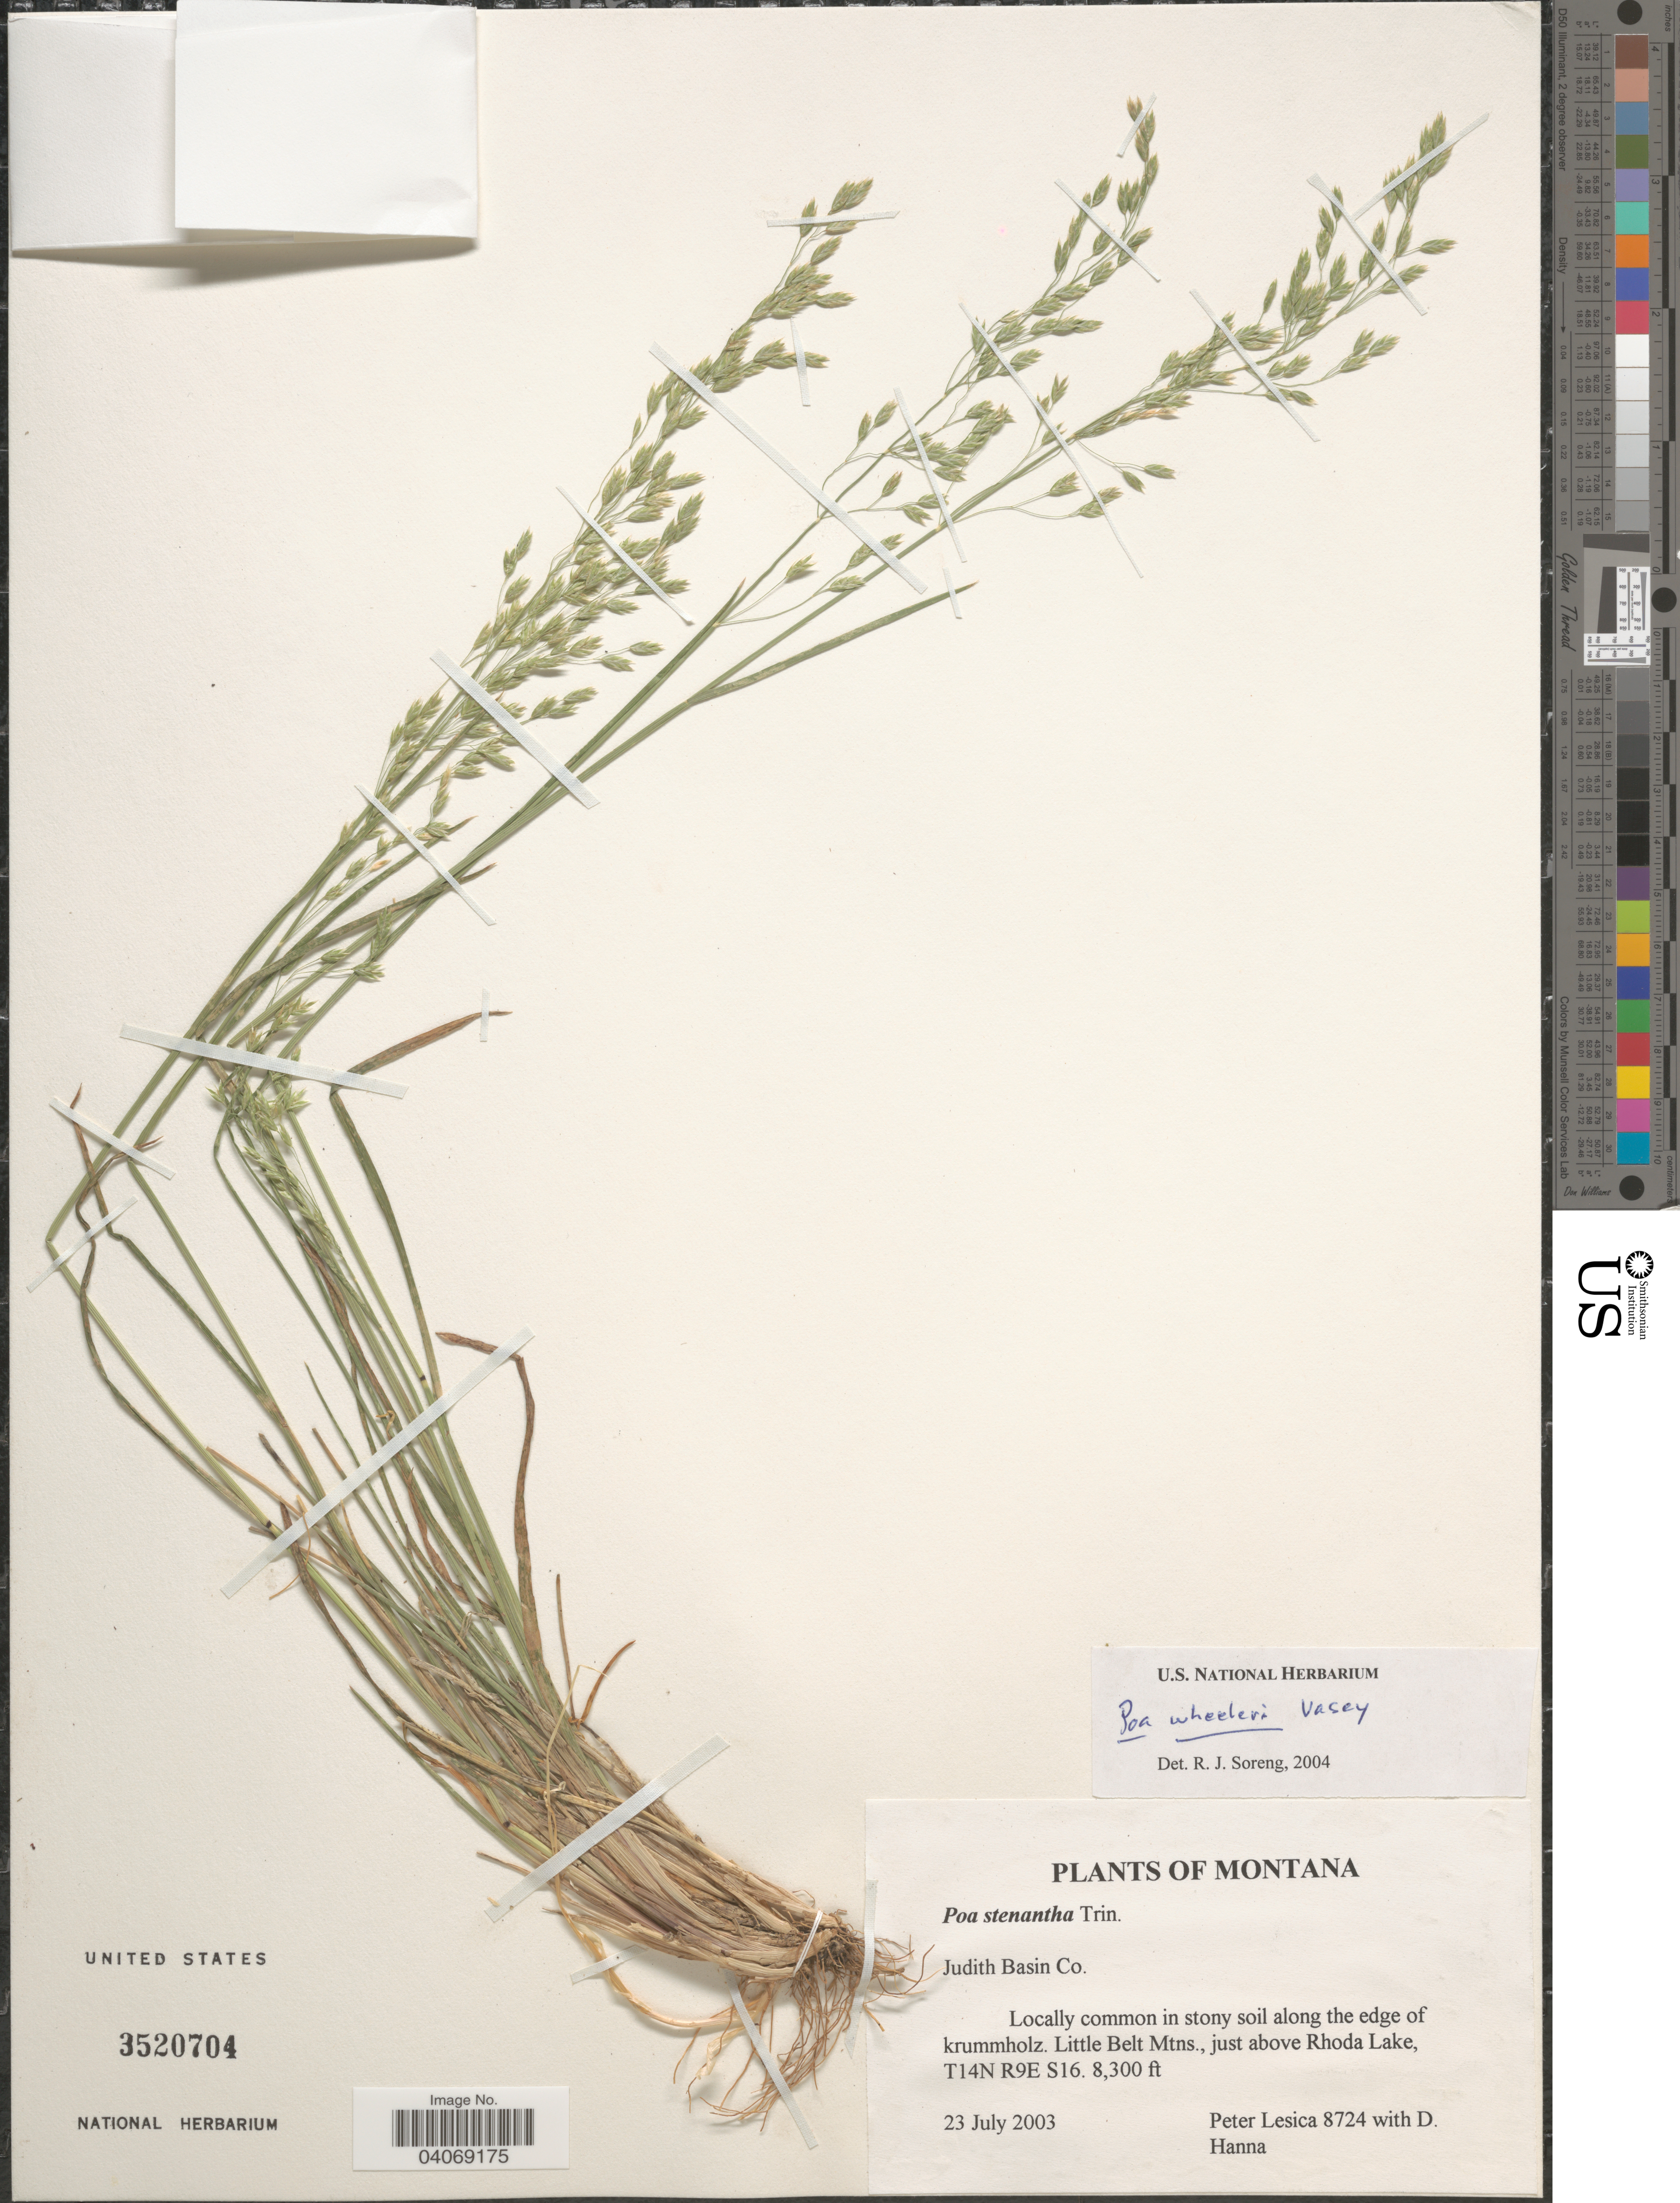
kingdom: Plantae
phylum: Tracheophyta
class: Liliopsida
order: Poales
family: Poaceae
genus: Poa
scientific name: Poa wheeleri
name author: Vasey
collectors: P. Lesica & D. Hanna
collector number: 8724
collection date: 2003-07-23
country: United States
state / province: Montana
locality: Judith Basin Co. Locally common in stony soil along the edge of krummholz. Little Belt Mtns., just above Rhoda lake, T14N R9E S16.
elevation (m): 2530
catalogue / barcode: US 3520704